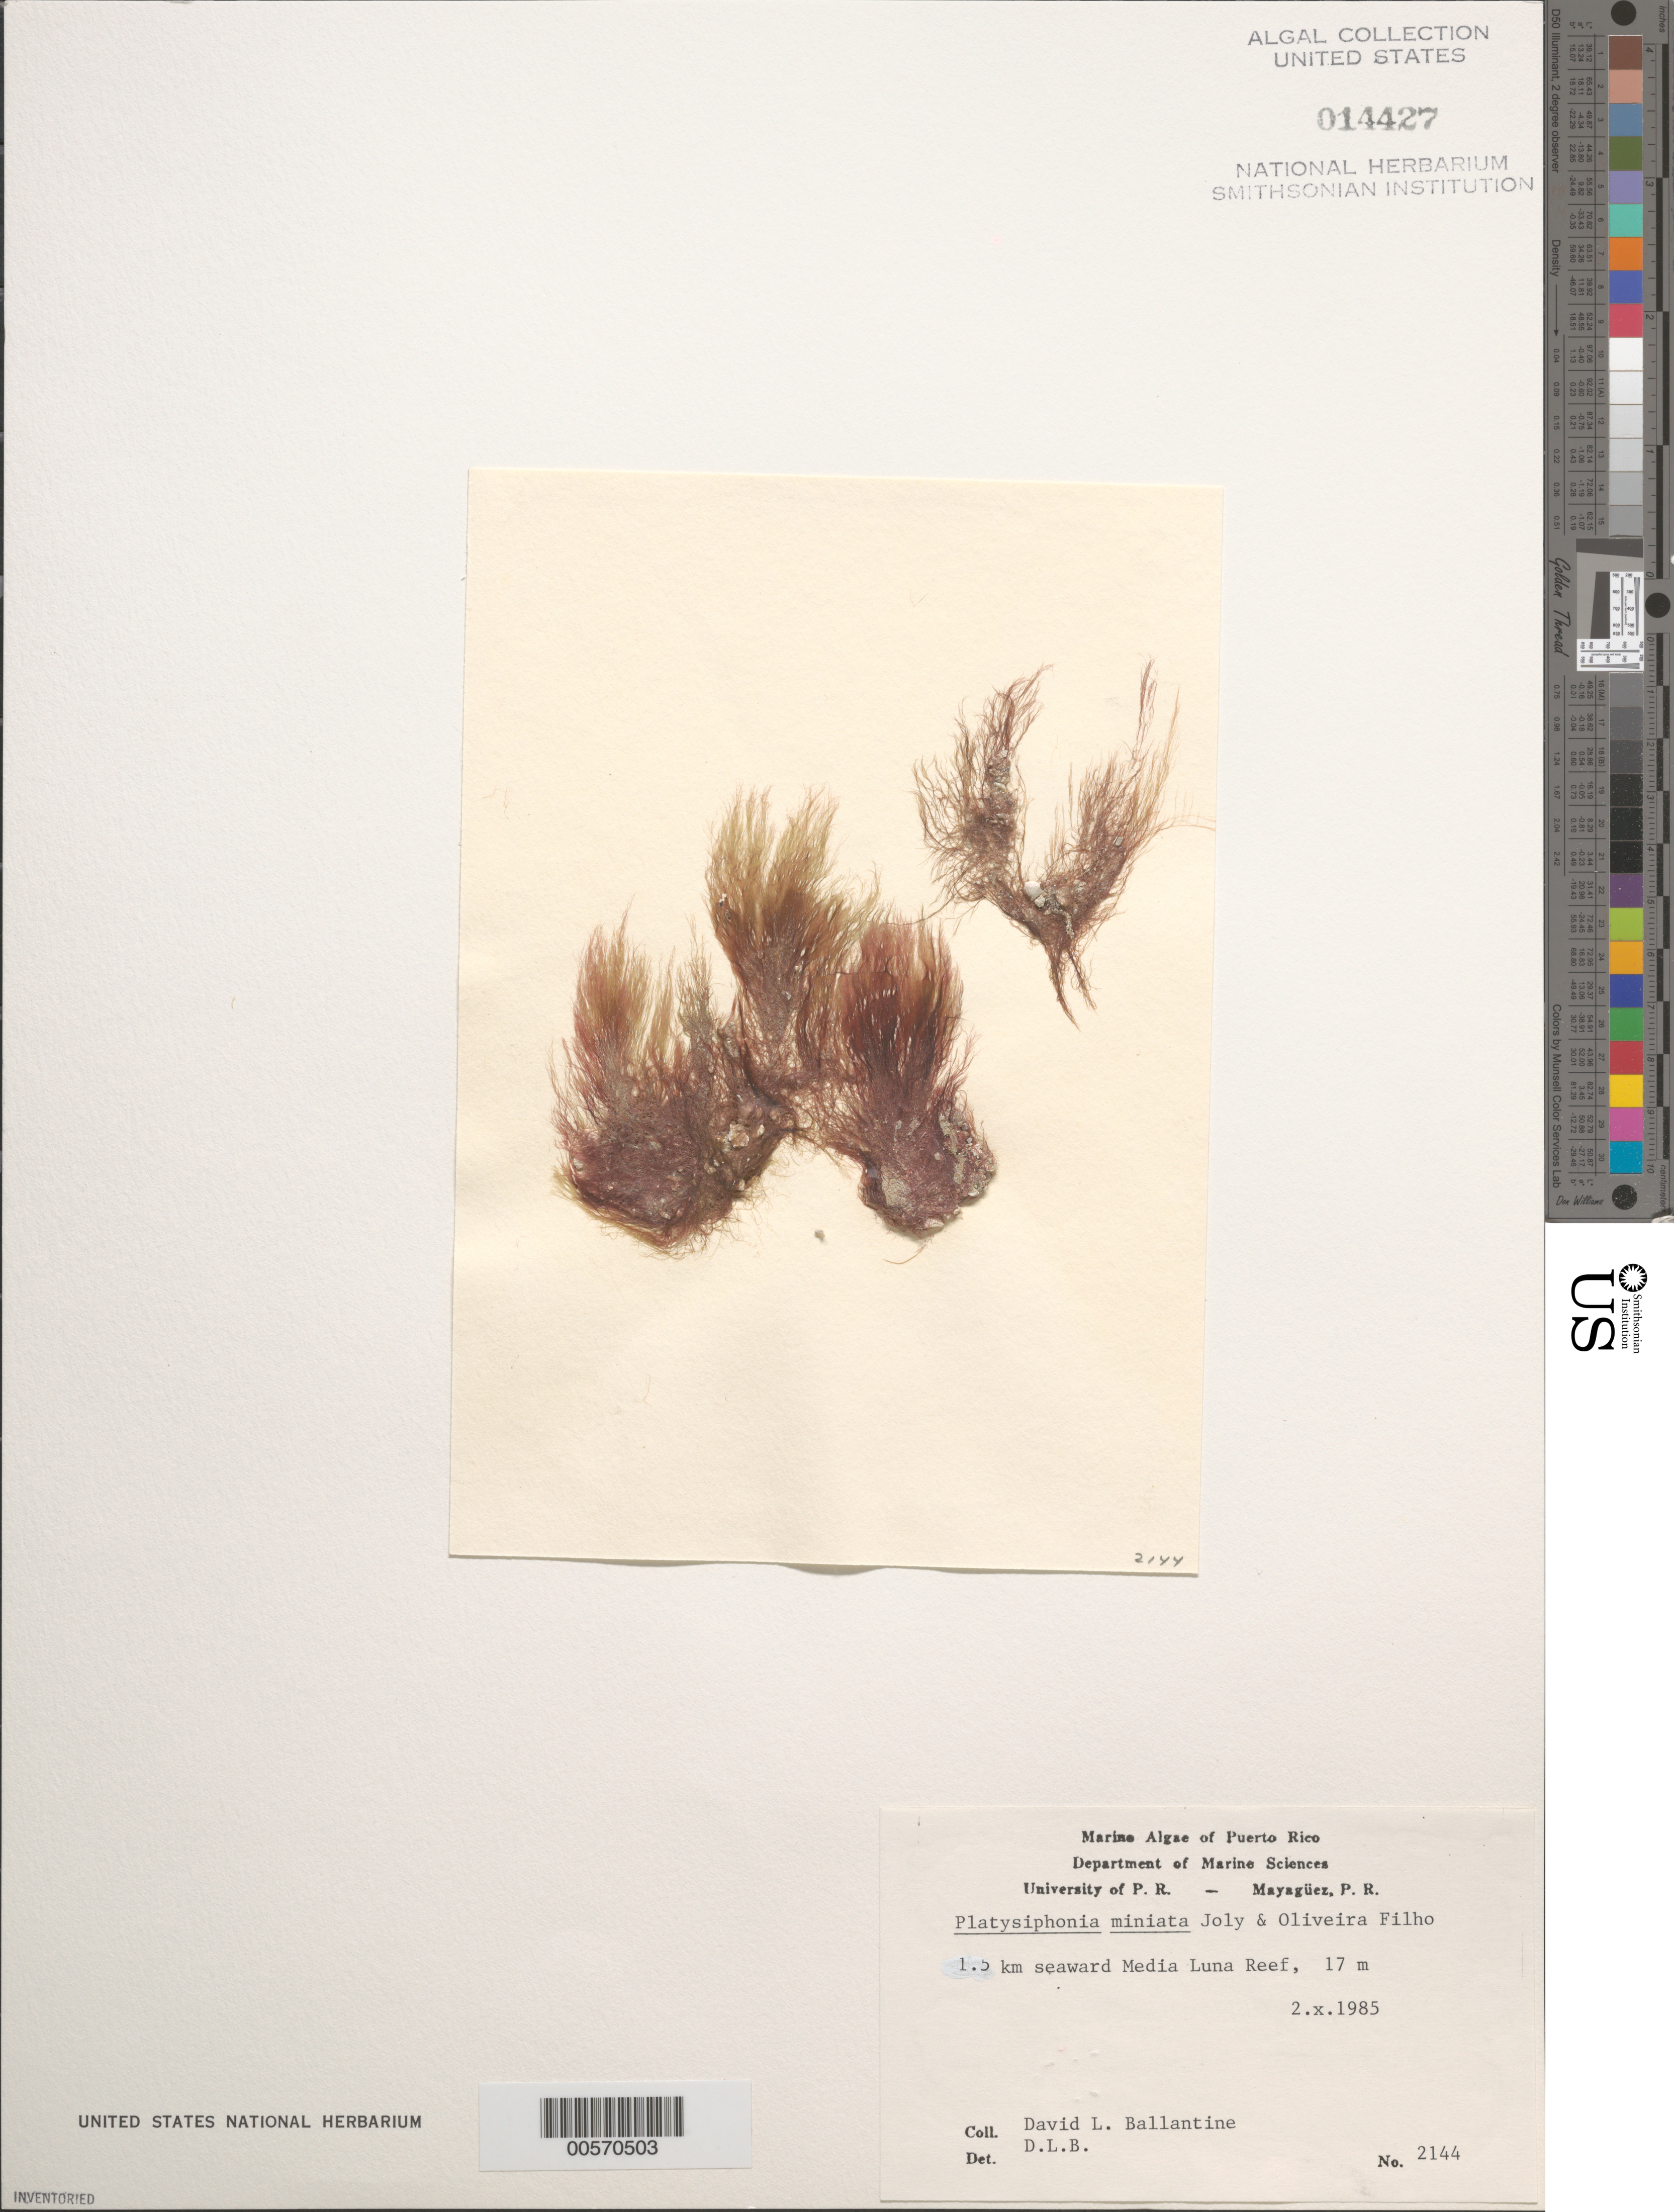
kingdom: Plantae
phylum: Rhodophyta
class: Florideophyceae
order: Ceramiales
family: Sarcomeniaceae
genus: Platysiphonia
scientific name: Platysiphonia delicata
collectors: D.L. Ballantine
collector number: DLB 2144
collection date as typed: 02 Oct 1985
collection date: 1985-10-02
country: Puerto Rico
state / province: Lajas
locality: Media Luna Reef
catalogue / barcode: US 14427